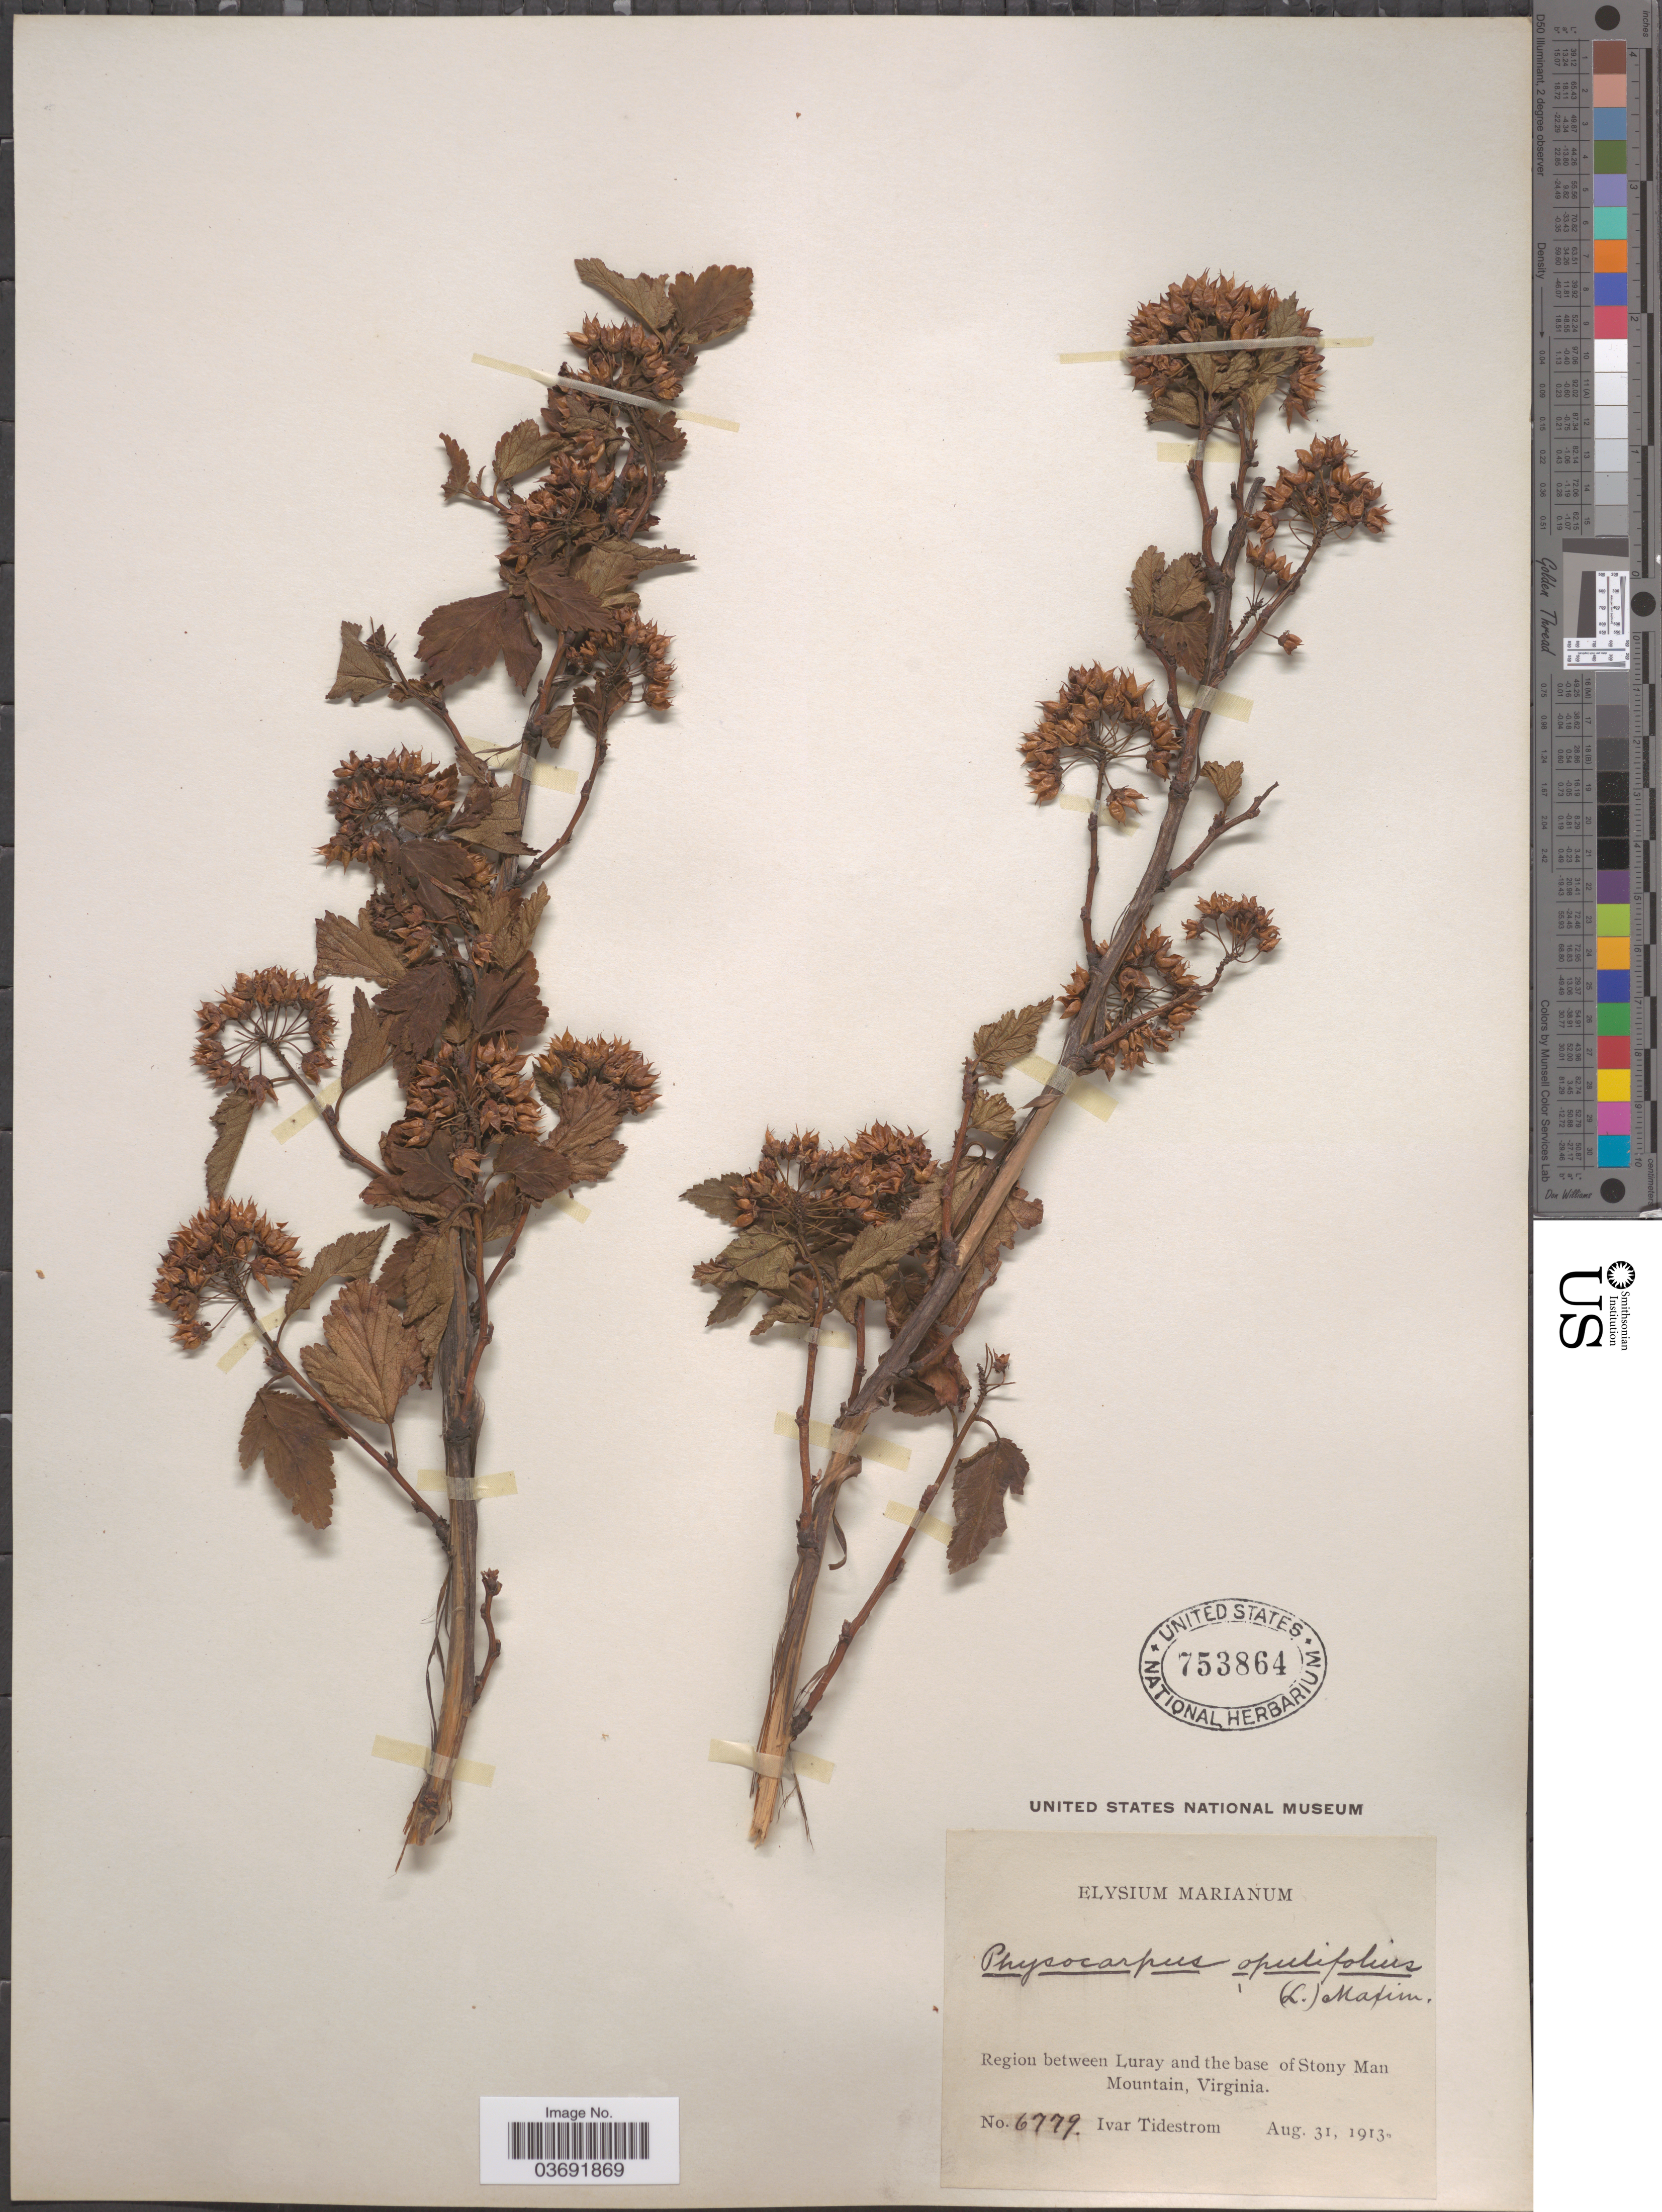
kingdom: Plantae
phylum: Tracheophyta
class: Magnoliopsida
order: Rosales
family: Rosaceae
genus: Physocarpus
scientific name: Physocarpus opulifolius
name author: (L.) Maxim.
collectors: I. F. Tidestrom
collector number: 6779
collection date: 1913-08-31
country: United States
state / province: Virginia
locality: Region between Luray and the base of Stony Man Mountain.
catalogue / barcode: US 753864